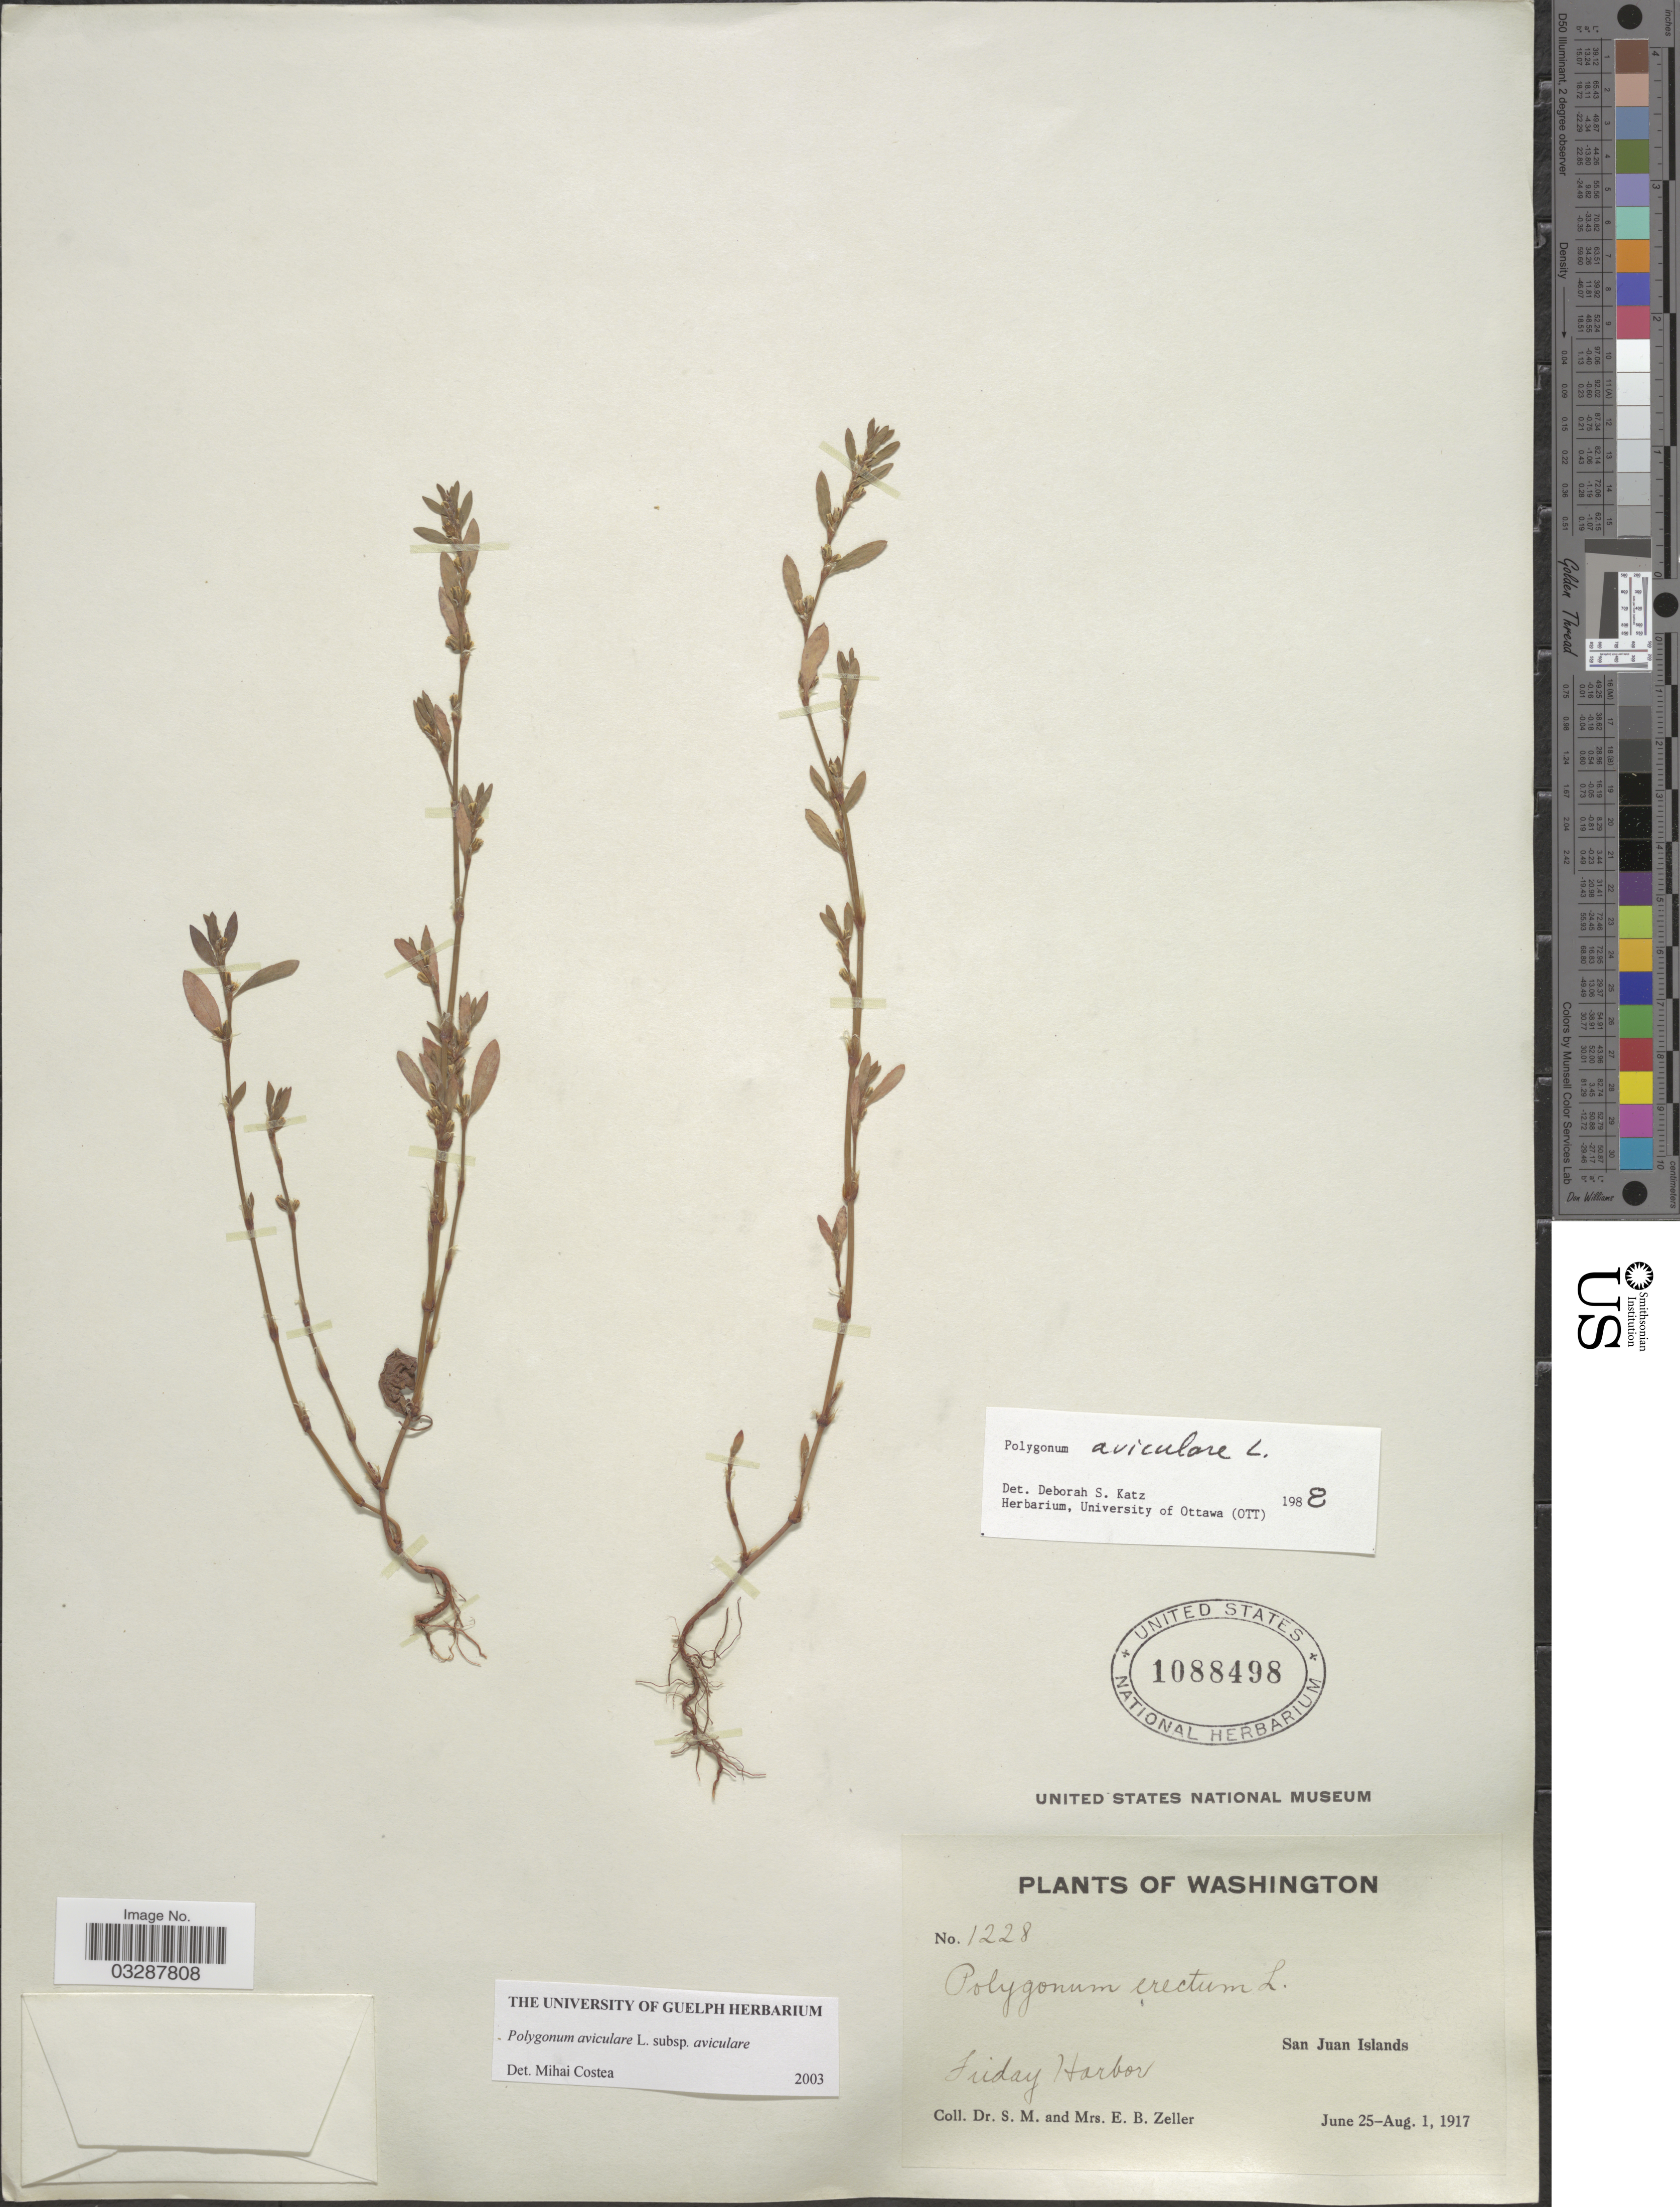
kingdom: Plantae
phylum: Tracheophyta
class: Magnoliopsida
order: Caryophyllales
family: Polygonaceae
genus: Polygonum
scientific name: Polygonum aviculare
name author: L.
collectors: S. Zeller & E. Zeller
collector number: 1228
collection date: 1917-06-25/1917-08-01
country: United States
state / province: Washington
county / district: San Juan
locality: San Juan Islands. Friday Harbor.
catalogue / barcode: US 1088498